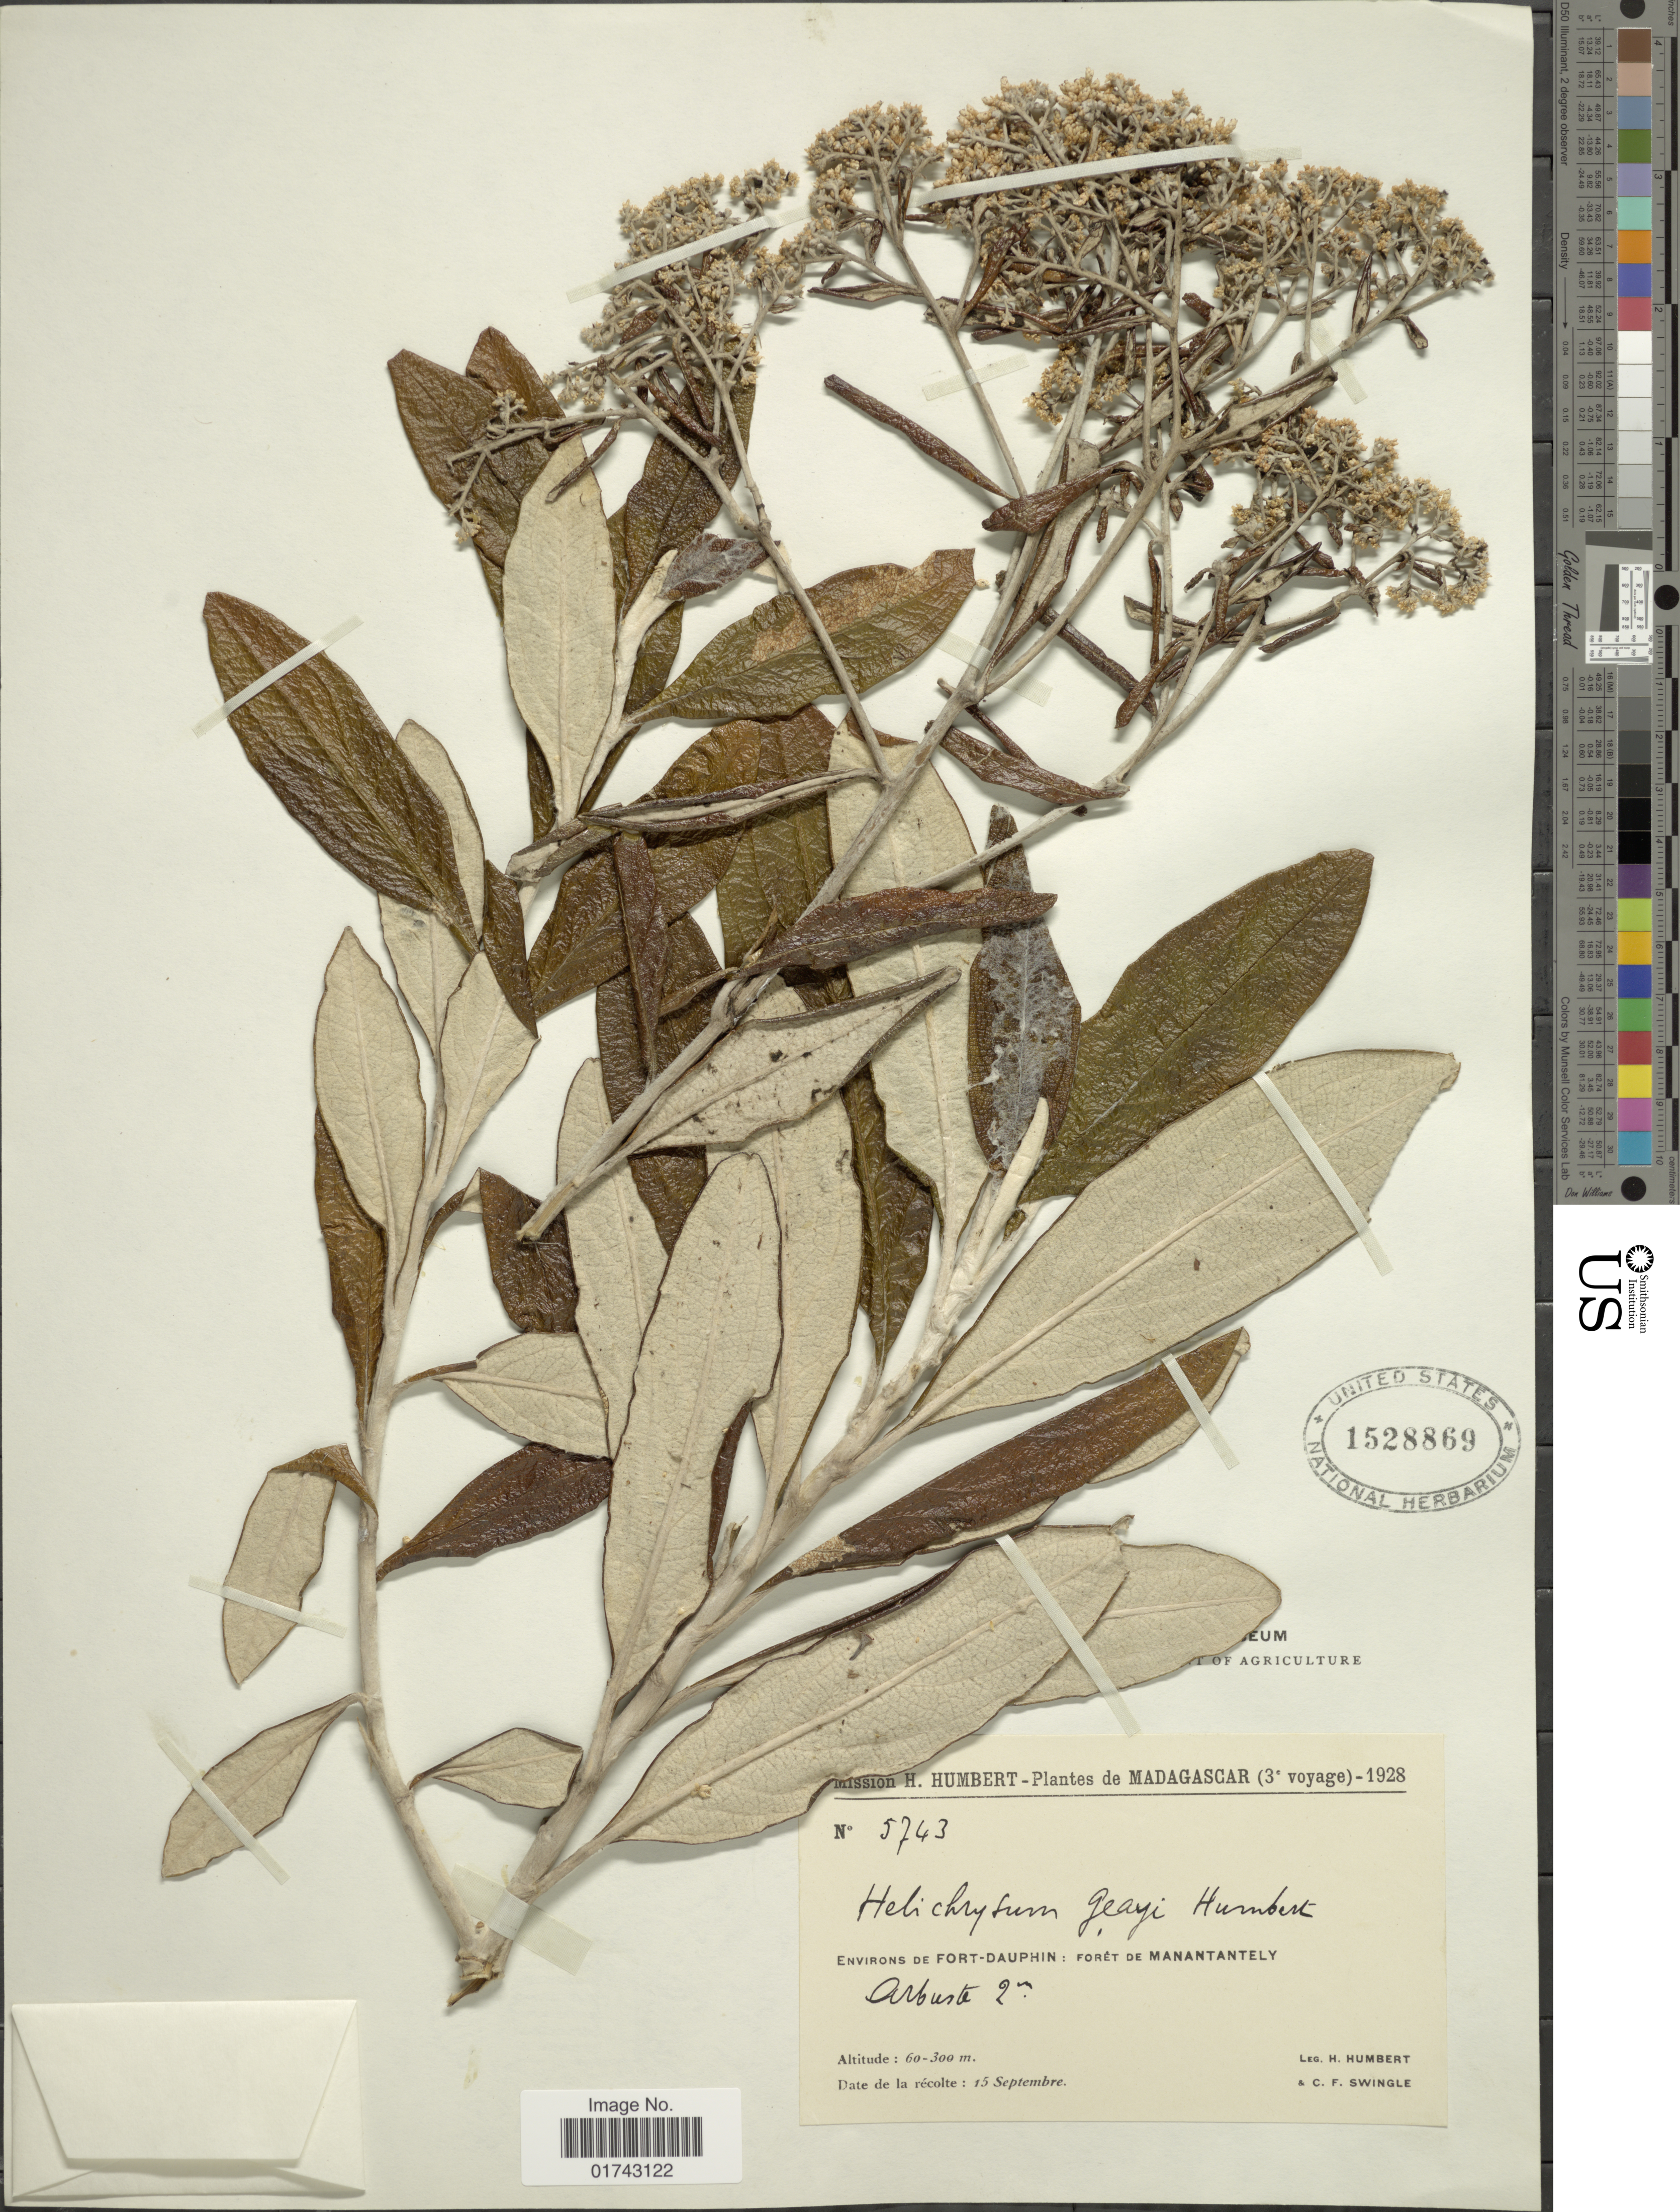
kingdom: Plantae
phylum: Tracheophyta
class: Magnoliopsida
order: Asterales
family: Asteraceae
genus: Helichrysum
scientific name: Helichrysum geayi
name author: Humbert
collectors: H. Humbert & C. Swingle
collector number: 5743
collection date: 1928-09-15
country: Madagascar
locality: Environs De Fort-Dauphin: Foret De Manantantely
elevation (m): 60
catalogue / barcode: US 1528869